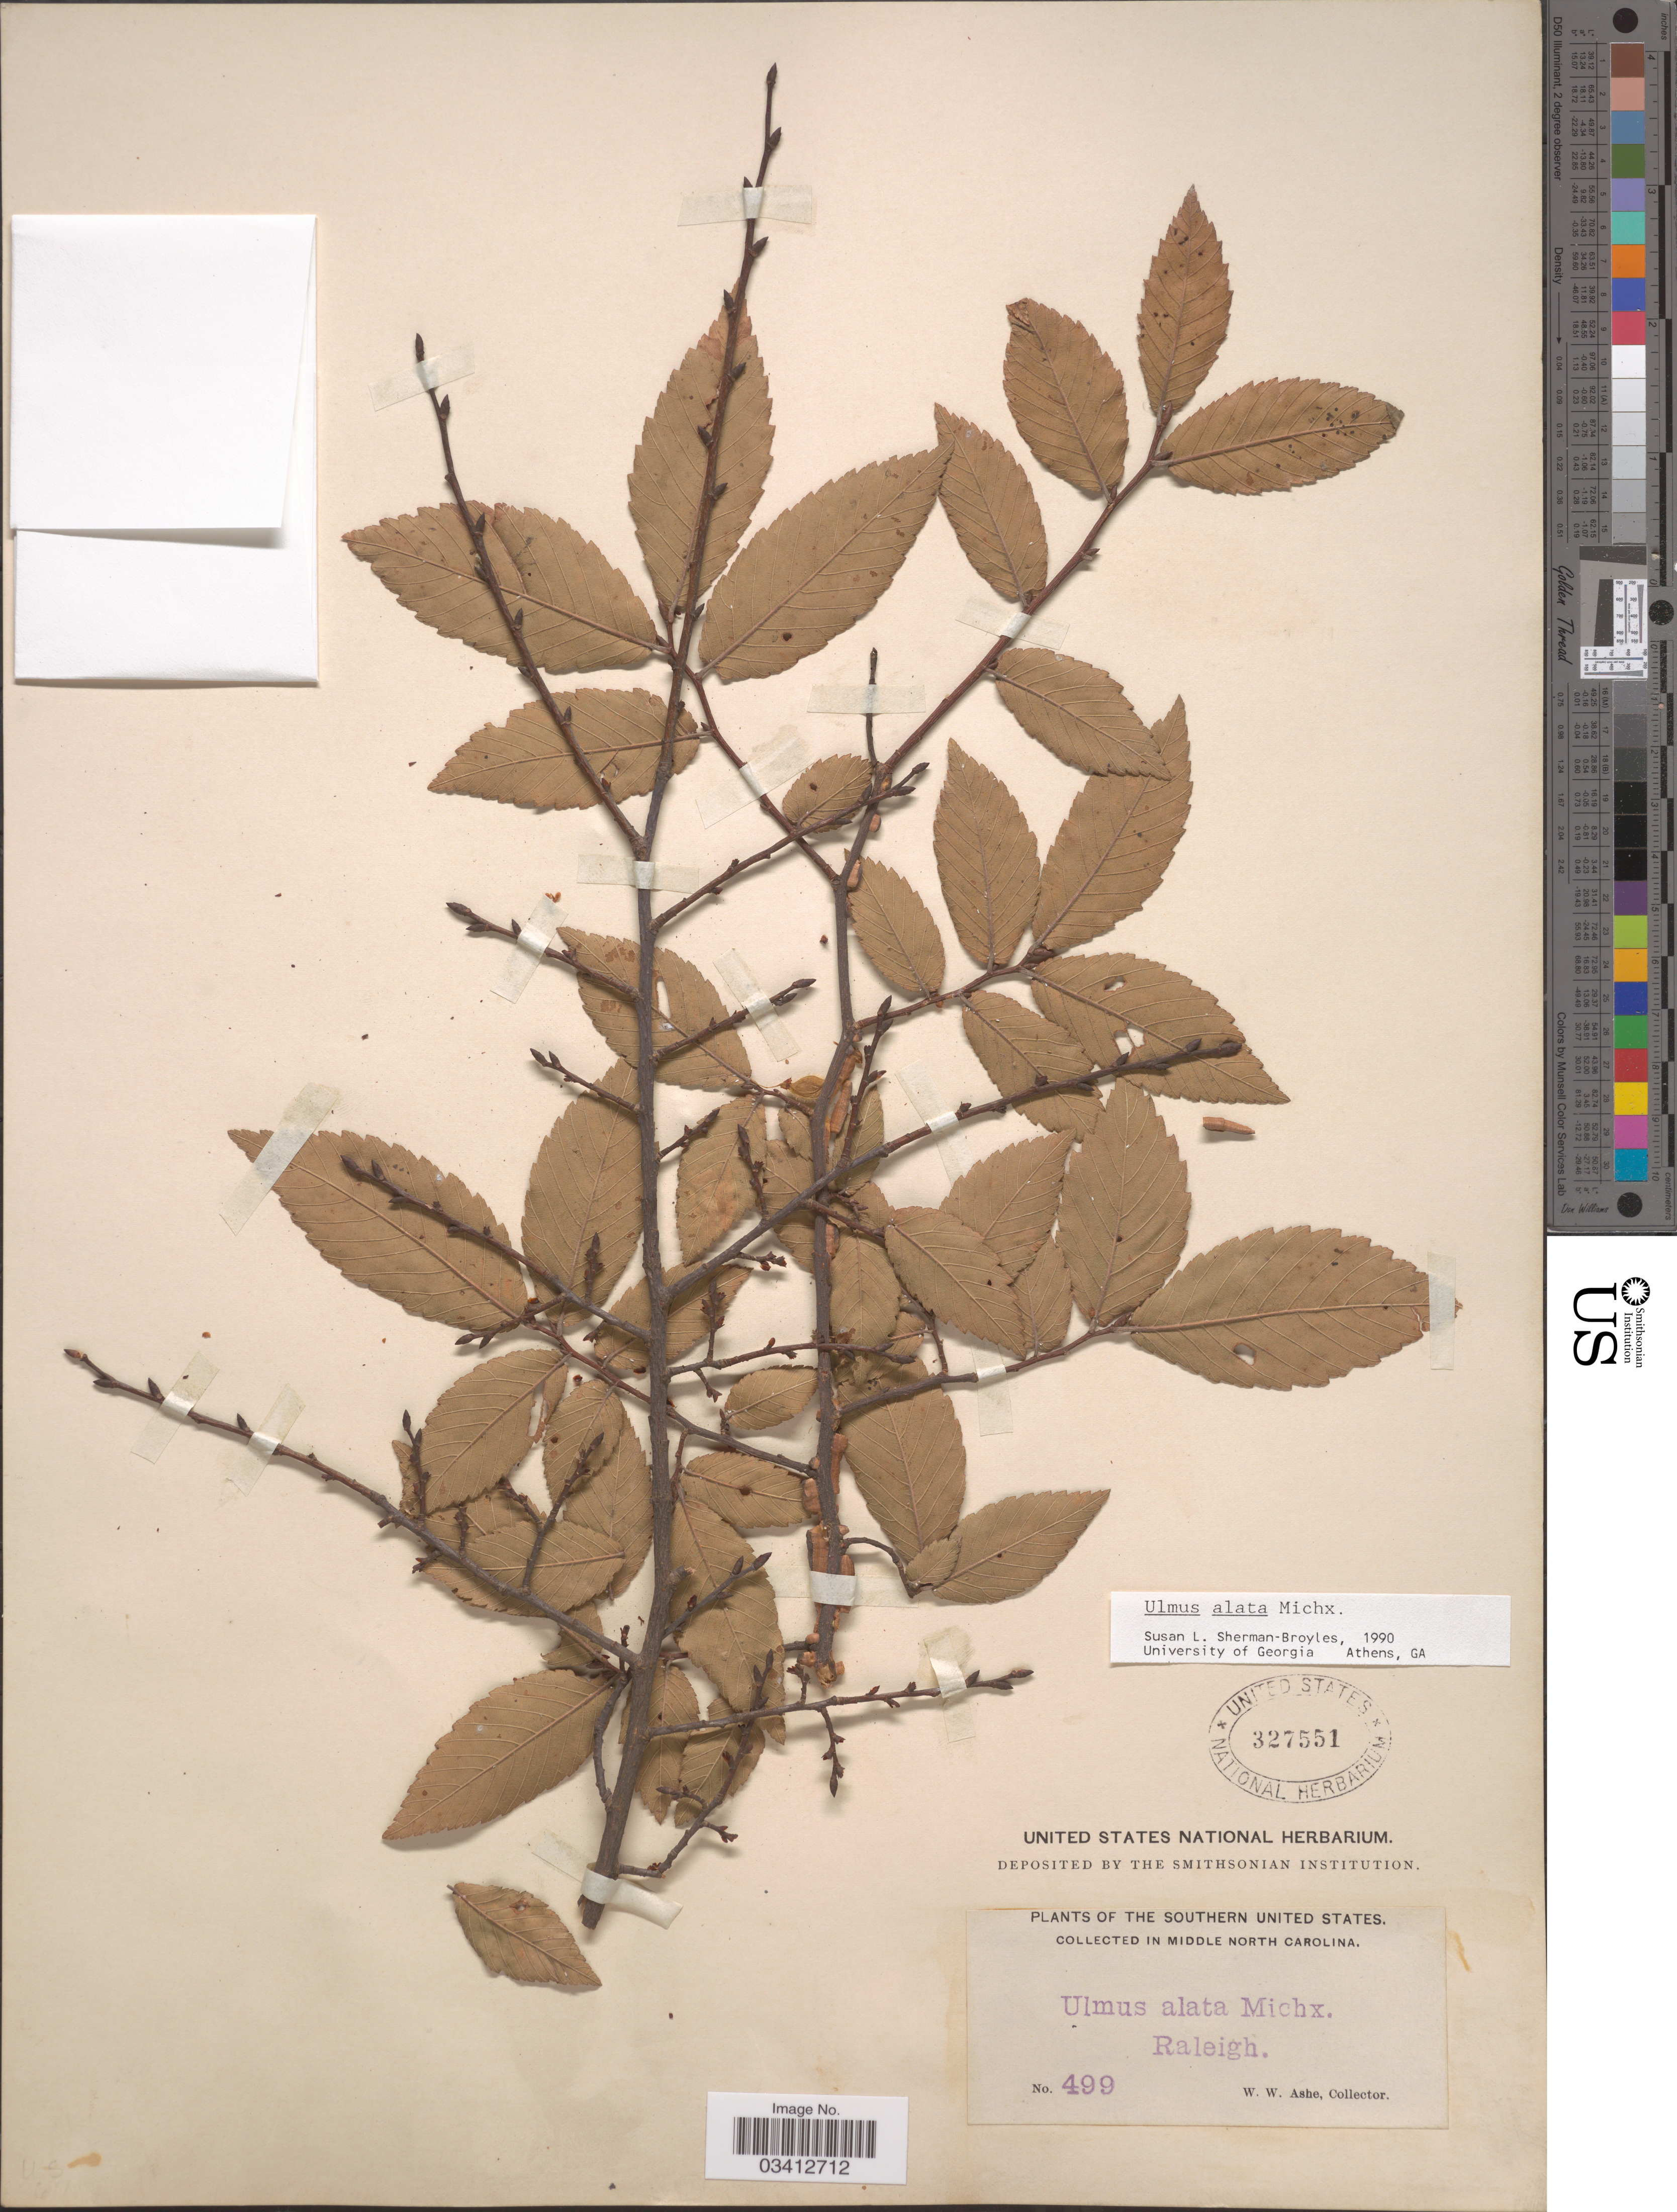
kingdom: Plantae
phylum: Tracheophyta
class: Magnoliopsida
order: Rosales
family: Ulmaceae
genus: Ulmus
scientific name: Ulmus alata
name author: Michx.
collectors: W. W. Ashe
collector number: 499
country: United States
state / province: North Carolina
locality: Middle North Carolina. Raleigh.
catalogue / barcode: US 327551